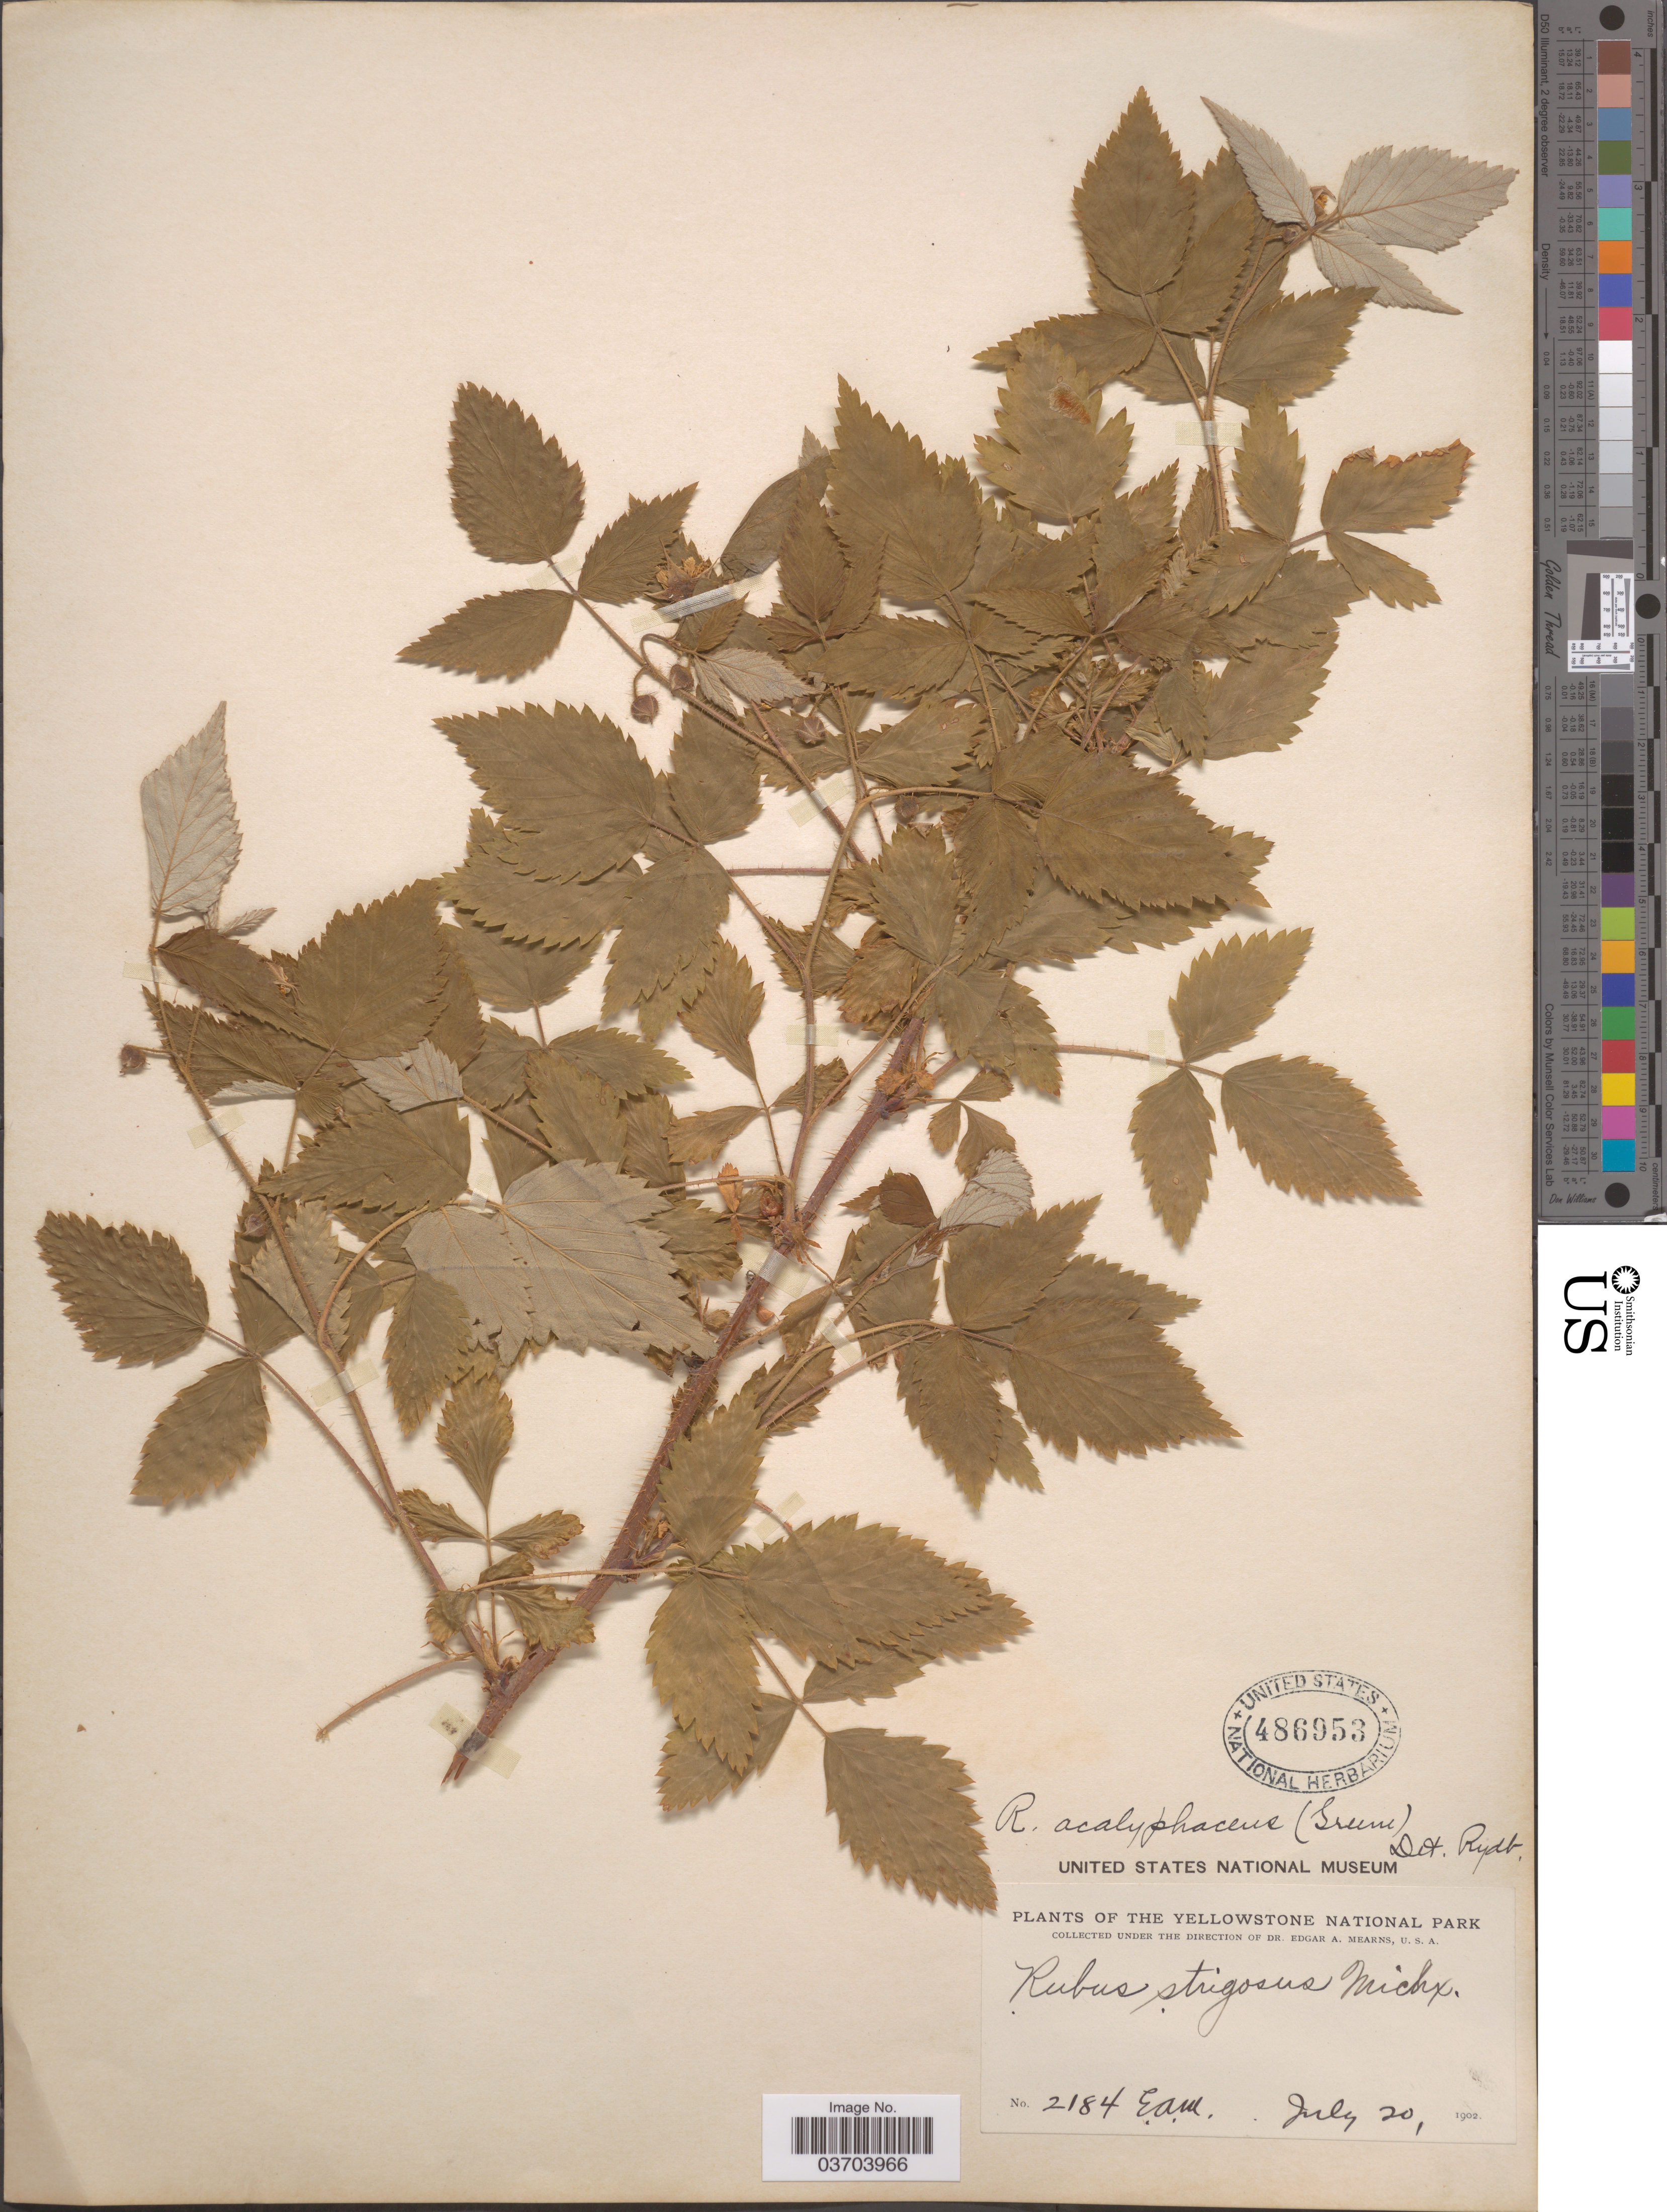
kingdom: Plantae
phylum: Tracheophyta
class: Magnoliopsida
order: Rosales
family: Rosaceae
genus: Rubus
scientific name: Rubus acalyphaceus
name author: Rydb.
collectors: E. A. Mearns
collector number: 2184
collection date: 1902-07-20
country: United States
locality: The Yellowstone National Park.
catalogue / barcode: US 486953